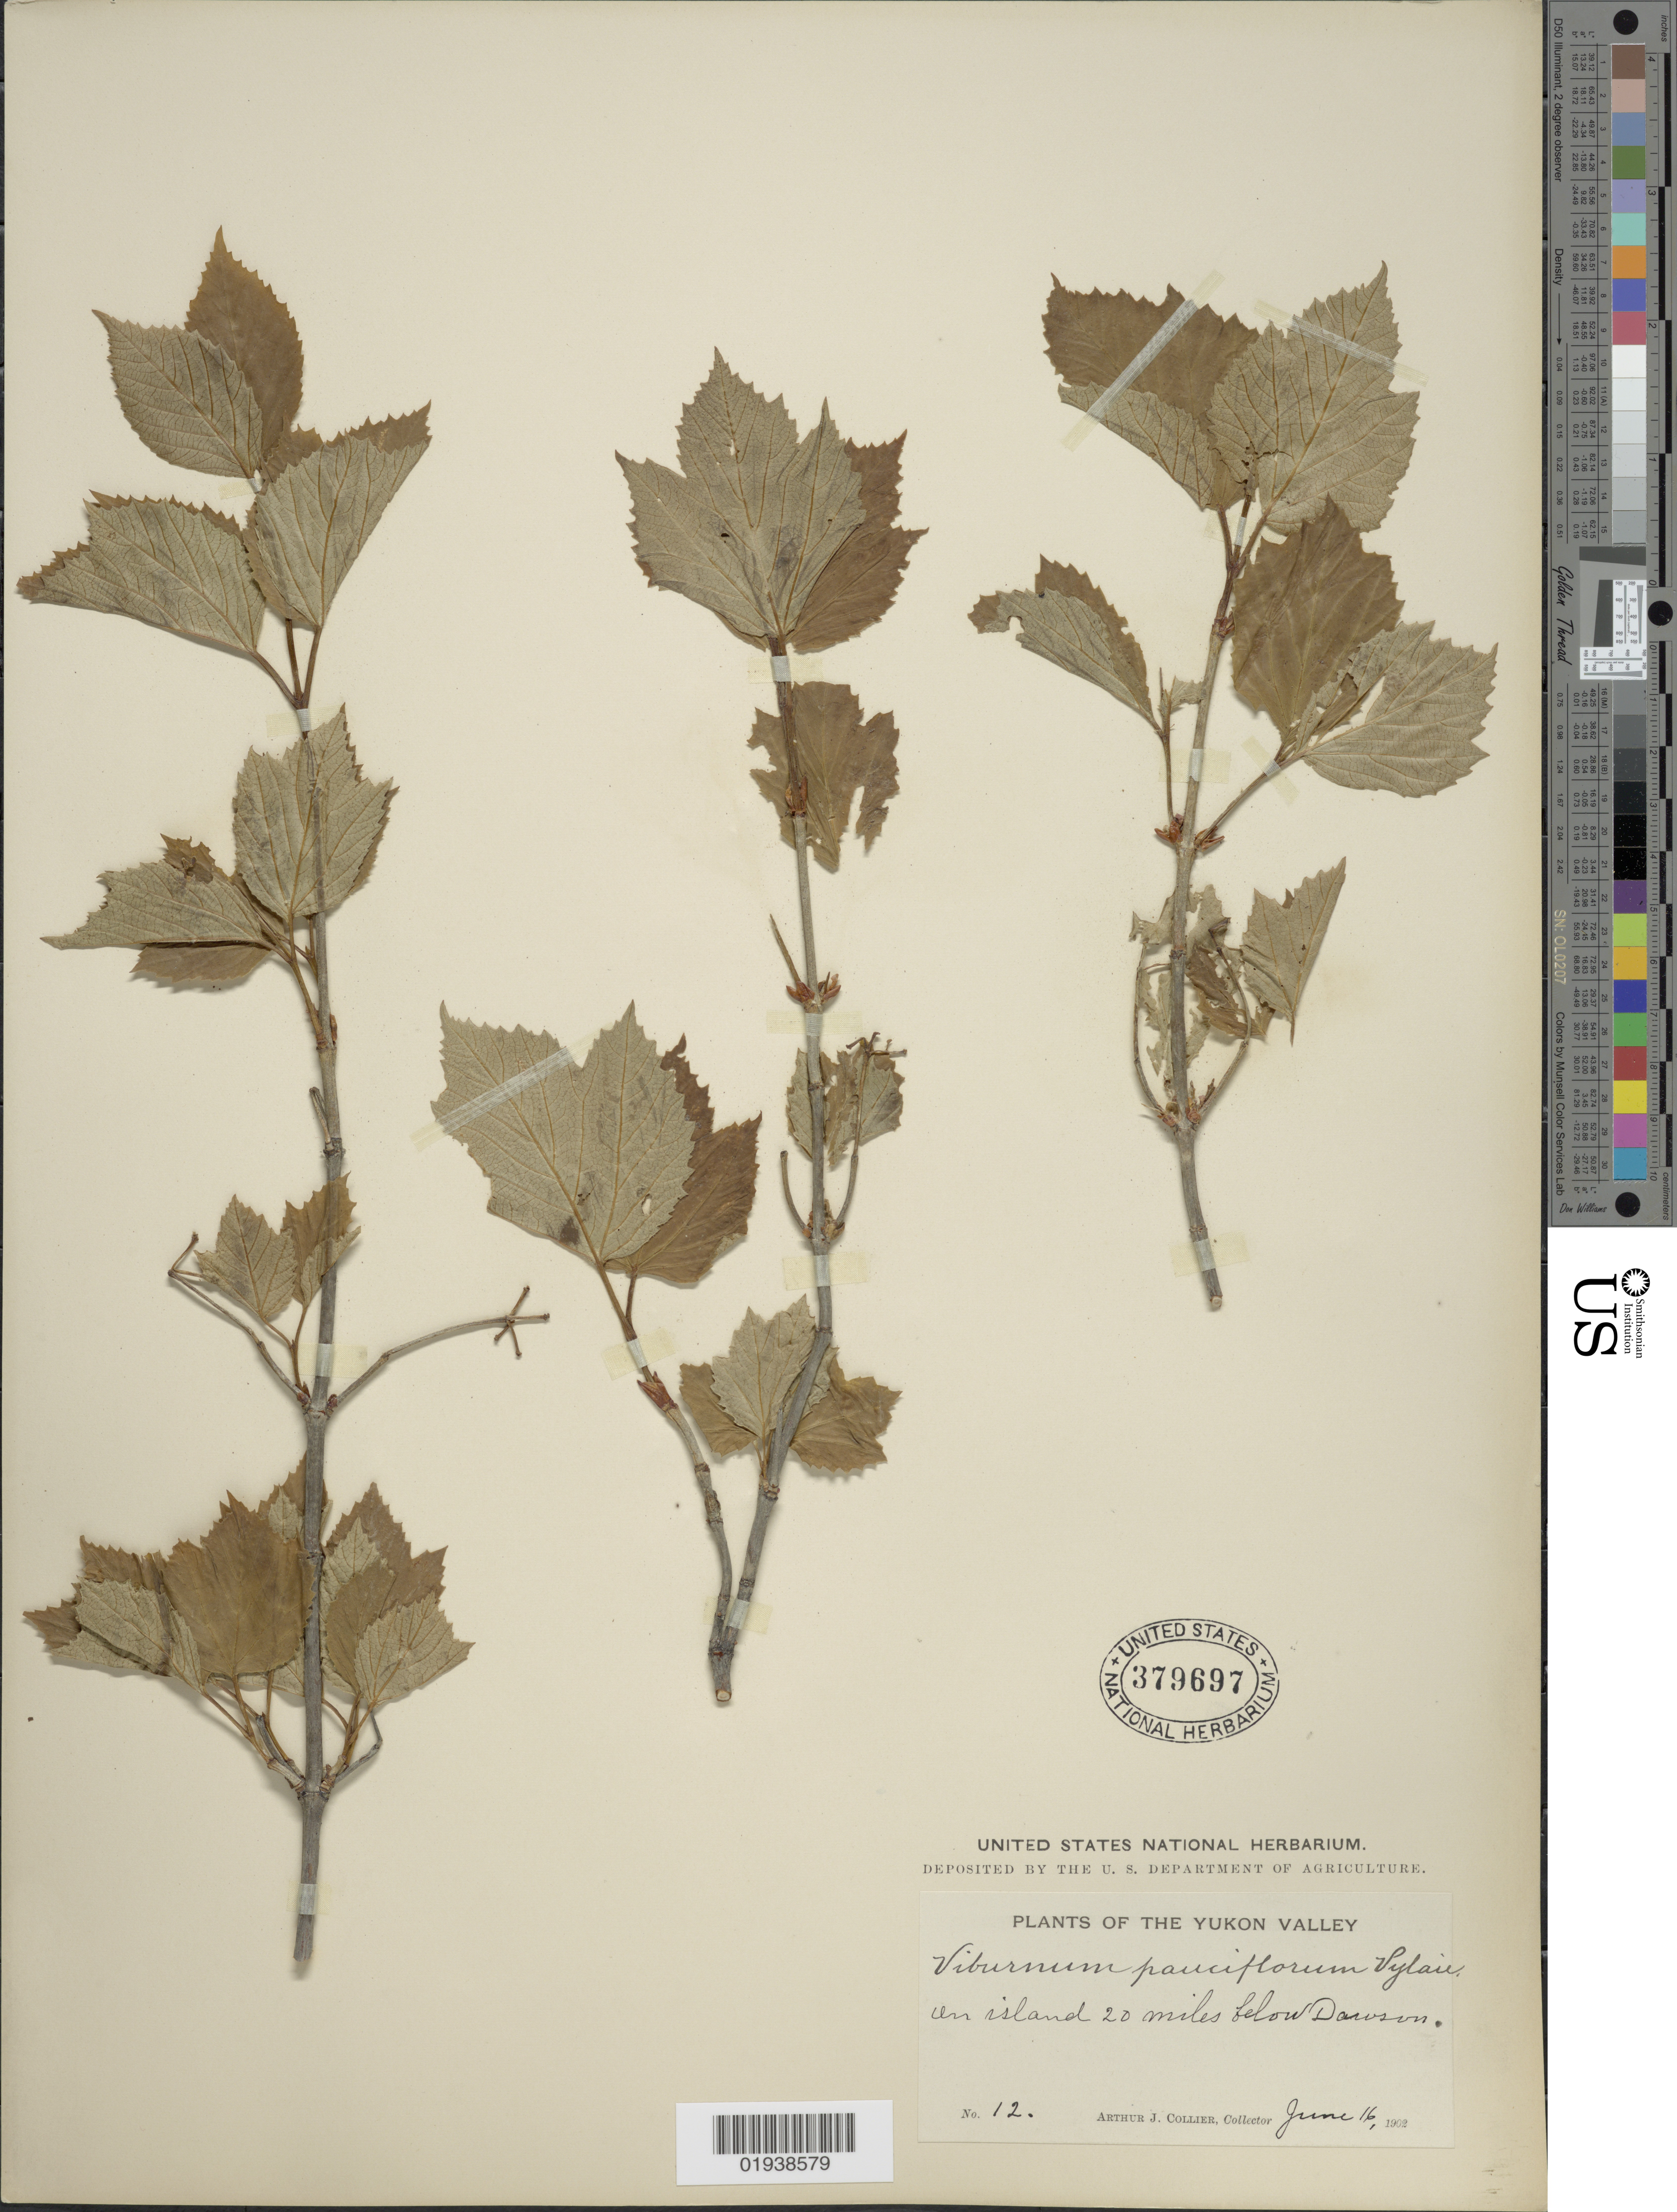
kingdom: Plantae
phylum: Tracheophyta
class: Magnoliopsida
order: Dipsacales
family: Viburnaceae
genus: Viburnum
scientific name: Viburnum edule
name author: (Michx.) Raf.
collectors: A. Collier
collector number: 12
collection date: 1902-06-16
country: Canada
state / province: Yukon Territory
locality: The Yukon Valley, an Island 20 miles below Dawson.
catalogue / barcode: US 379697